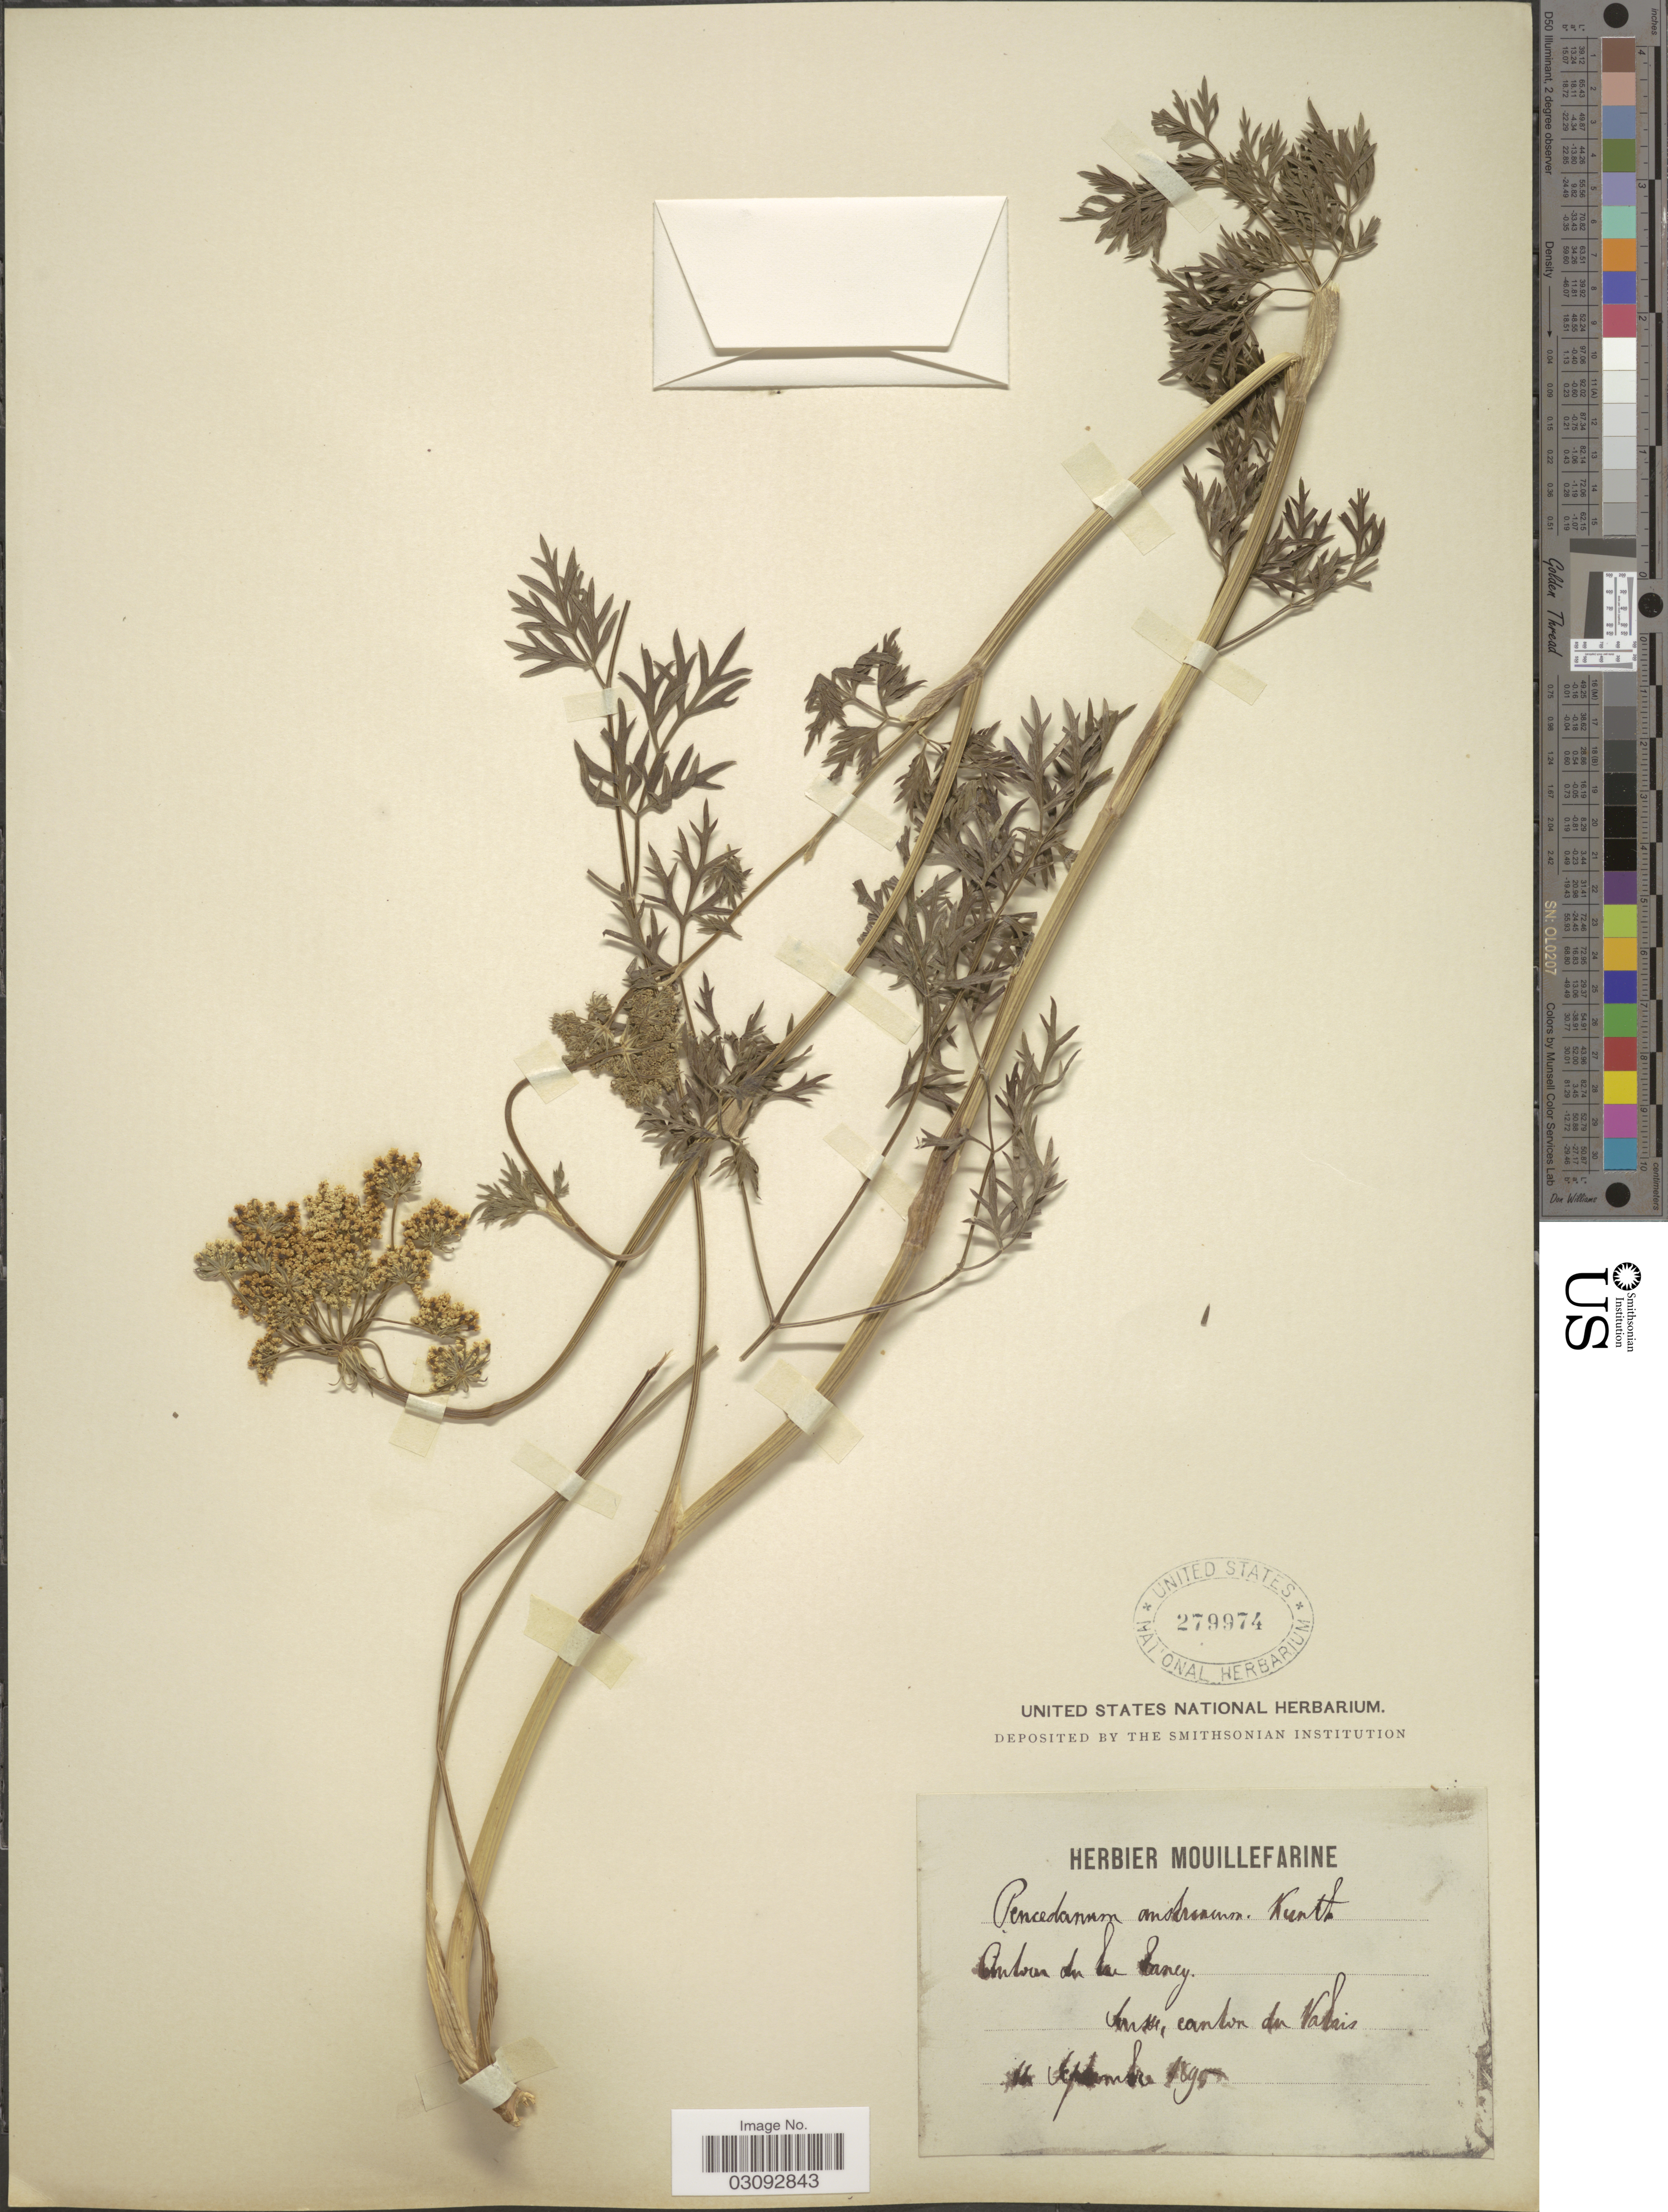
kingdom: Plantae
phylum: Tracheophyta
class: Magnoliopsida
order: Apiales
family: Apiaceae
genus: Peucedanum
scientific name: Peucedanum austriacum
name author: (Jacq.) W.D.J. Koch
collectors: A. Mouillefarine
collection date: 1895-09-11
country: Switzerland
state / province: Valais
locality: Autour du lac Taney, canton du Valais, Suisse.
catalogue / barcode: US 279974